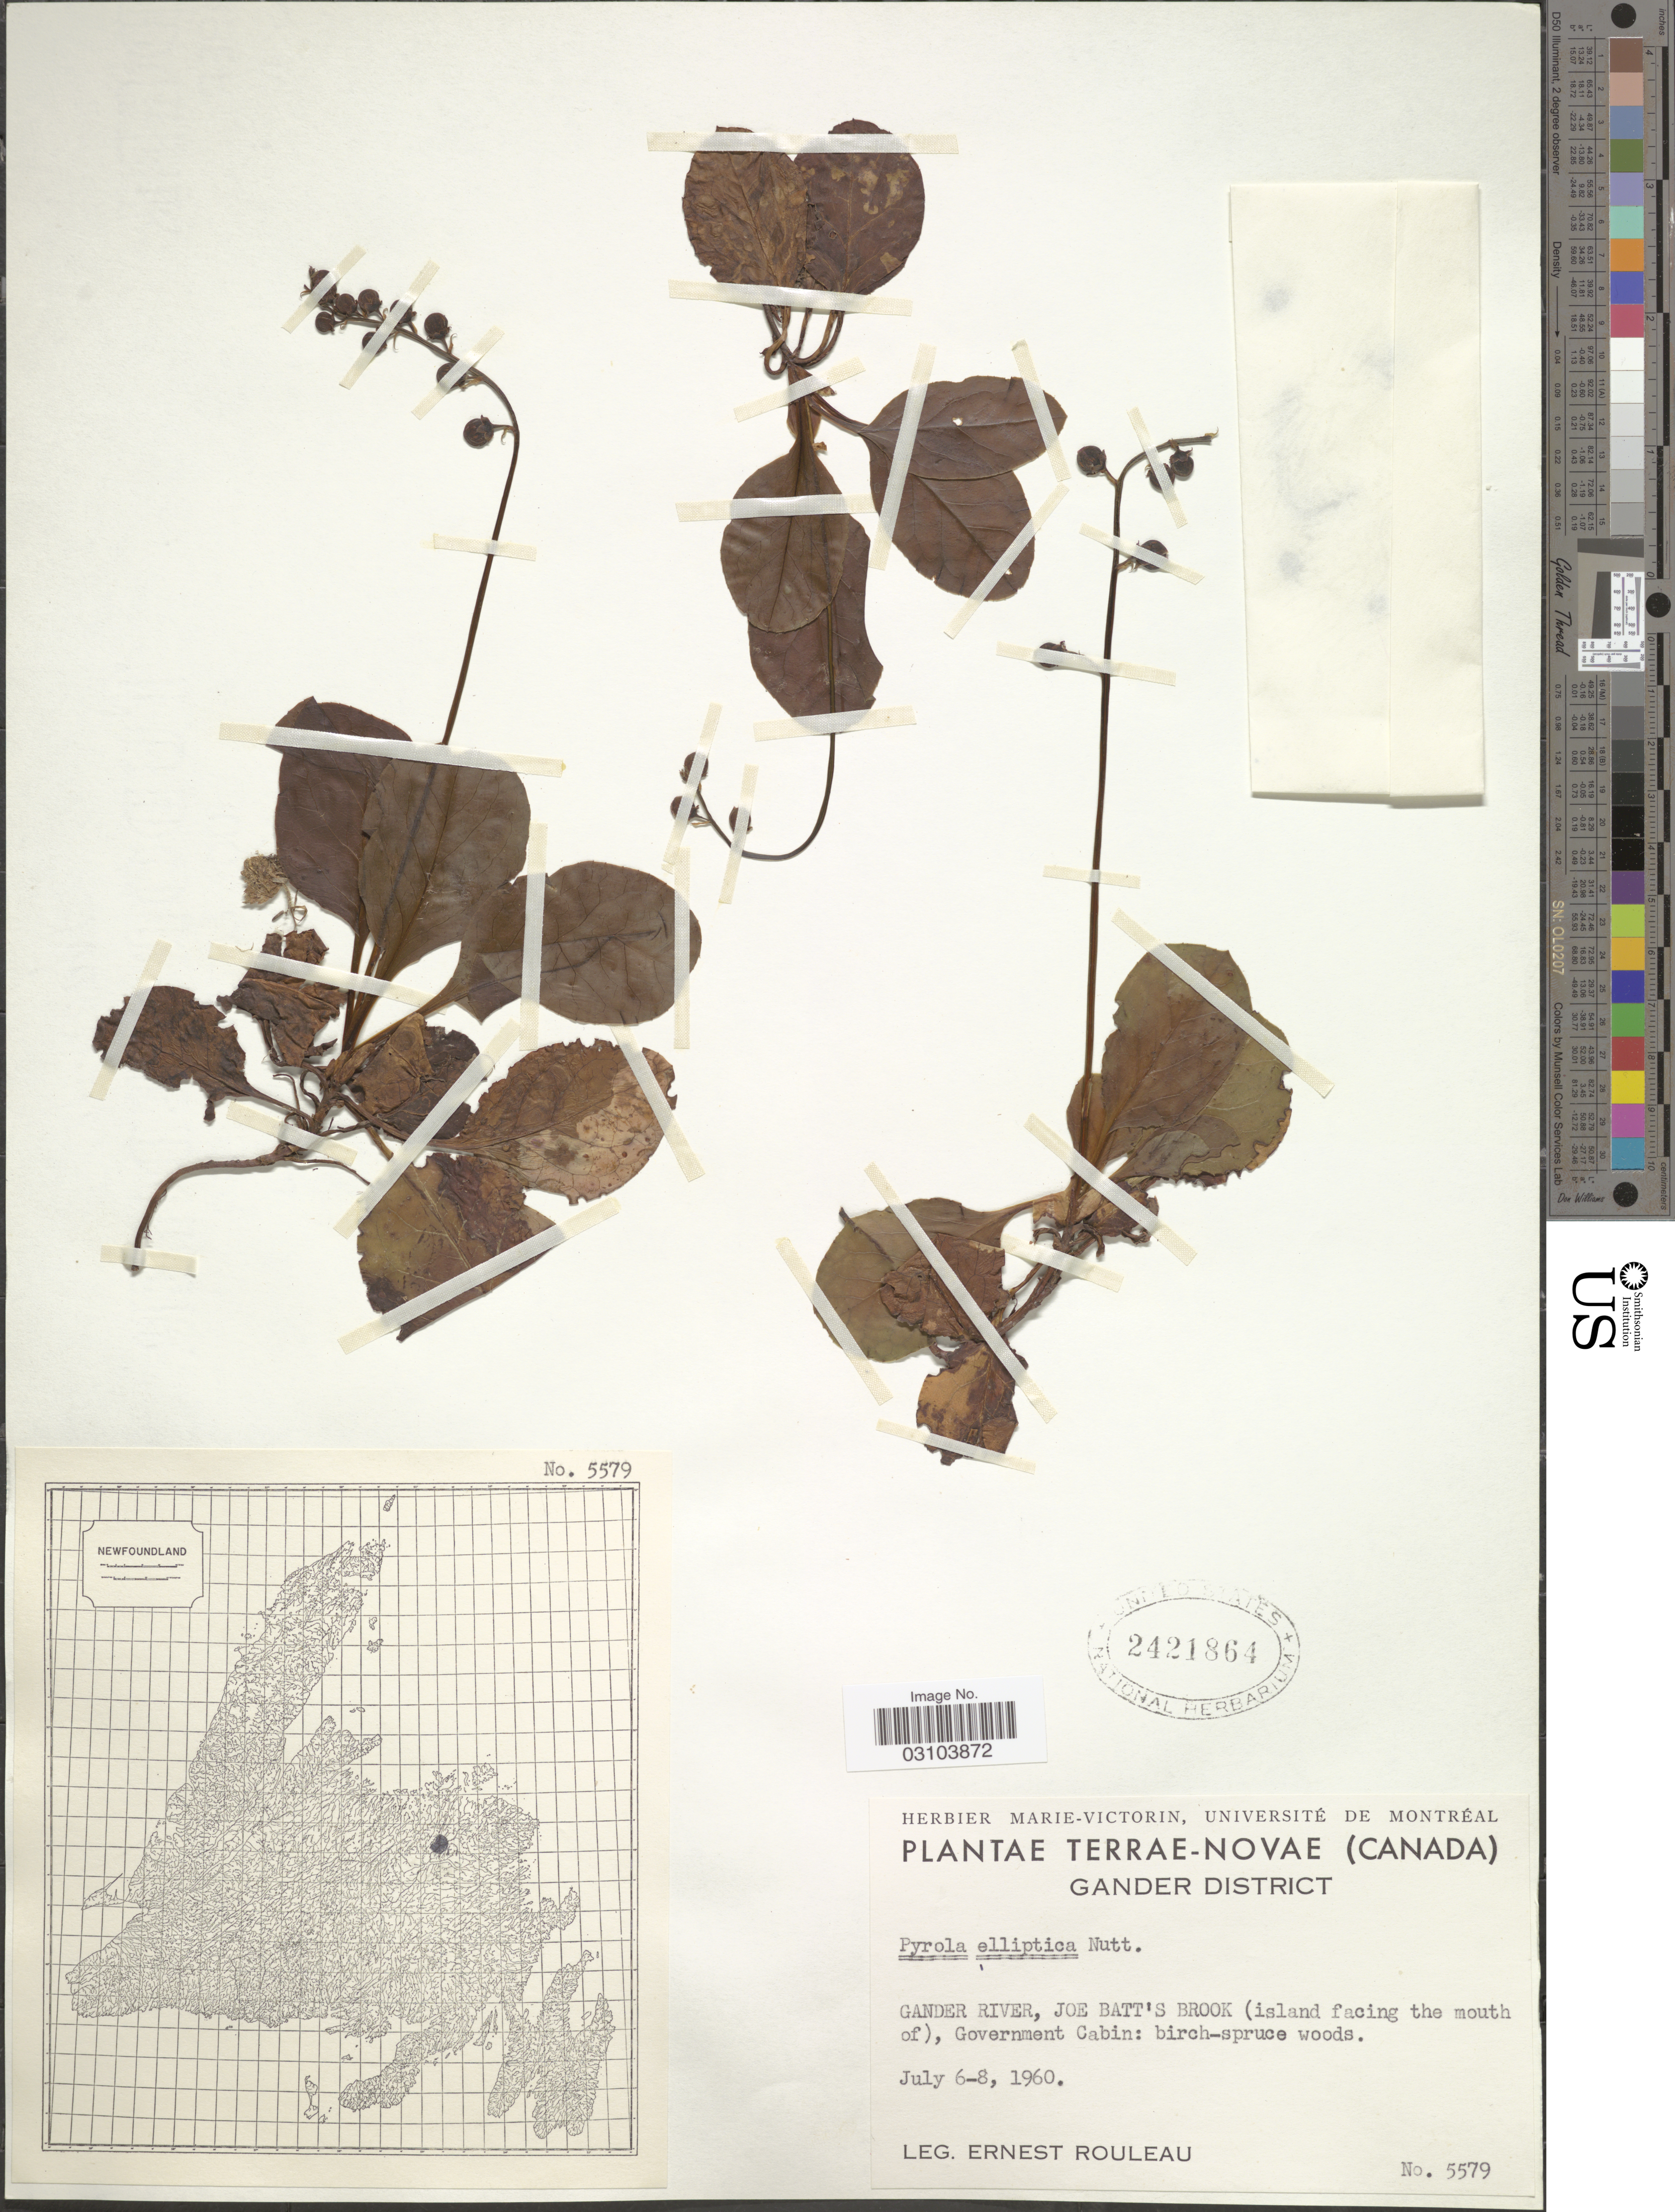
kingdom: Plantae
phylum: Tracheophyta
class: Magnoliopsida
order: Ericales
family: Ericaceae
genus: Pyrola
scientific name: Pyrola elliptica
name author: Nutt.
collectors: J. Rouleau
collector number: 5579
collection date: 1960-07-06/1960-07-08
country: Canada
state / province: Newfoundland and Labrador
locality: Terrae-Novae. Gander District. Gander River, Joe Batt's Brook (island facing the mouth of), Government Cabin: birch-spruce woods.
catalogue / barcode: US 2421864